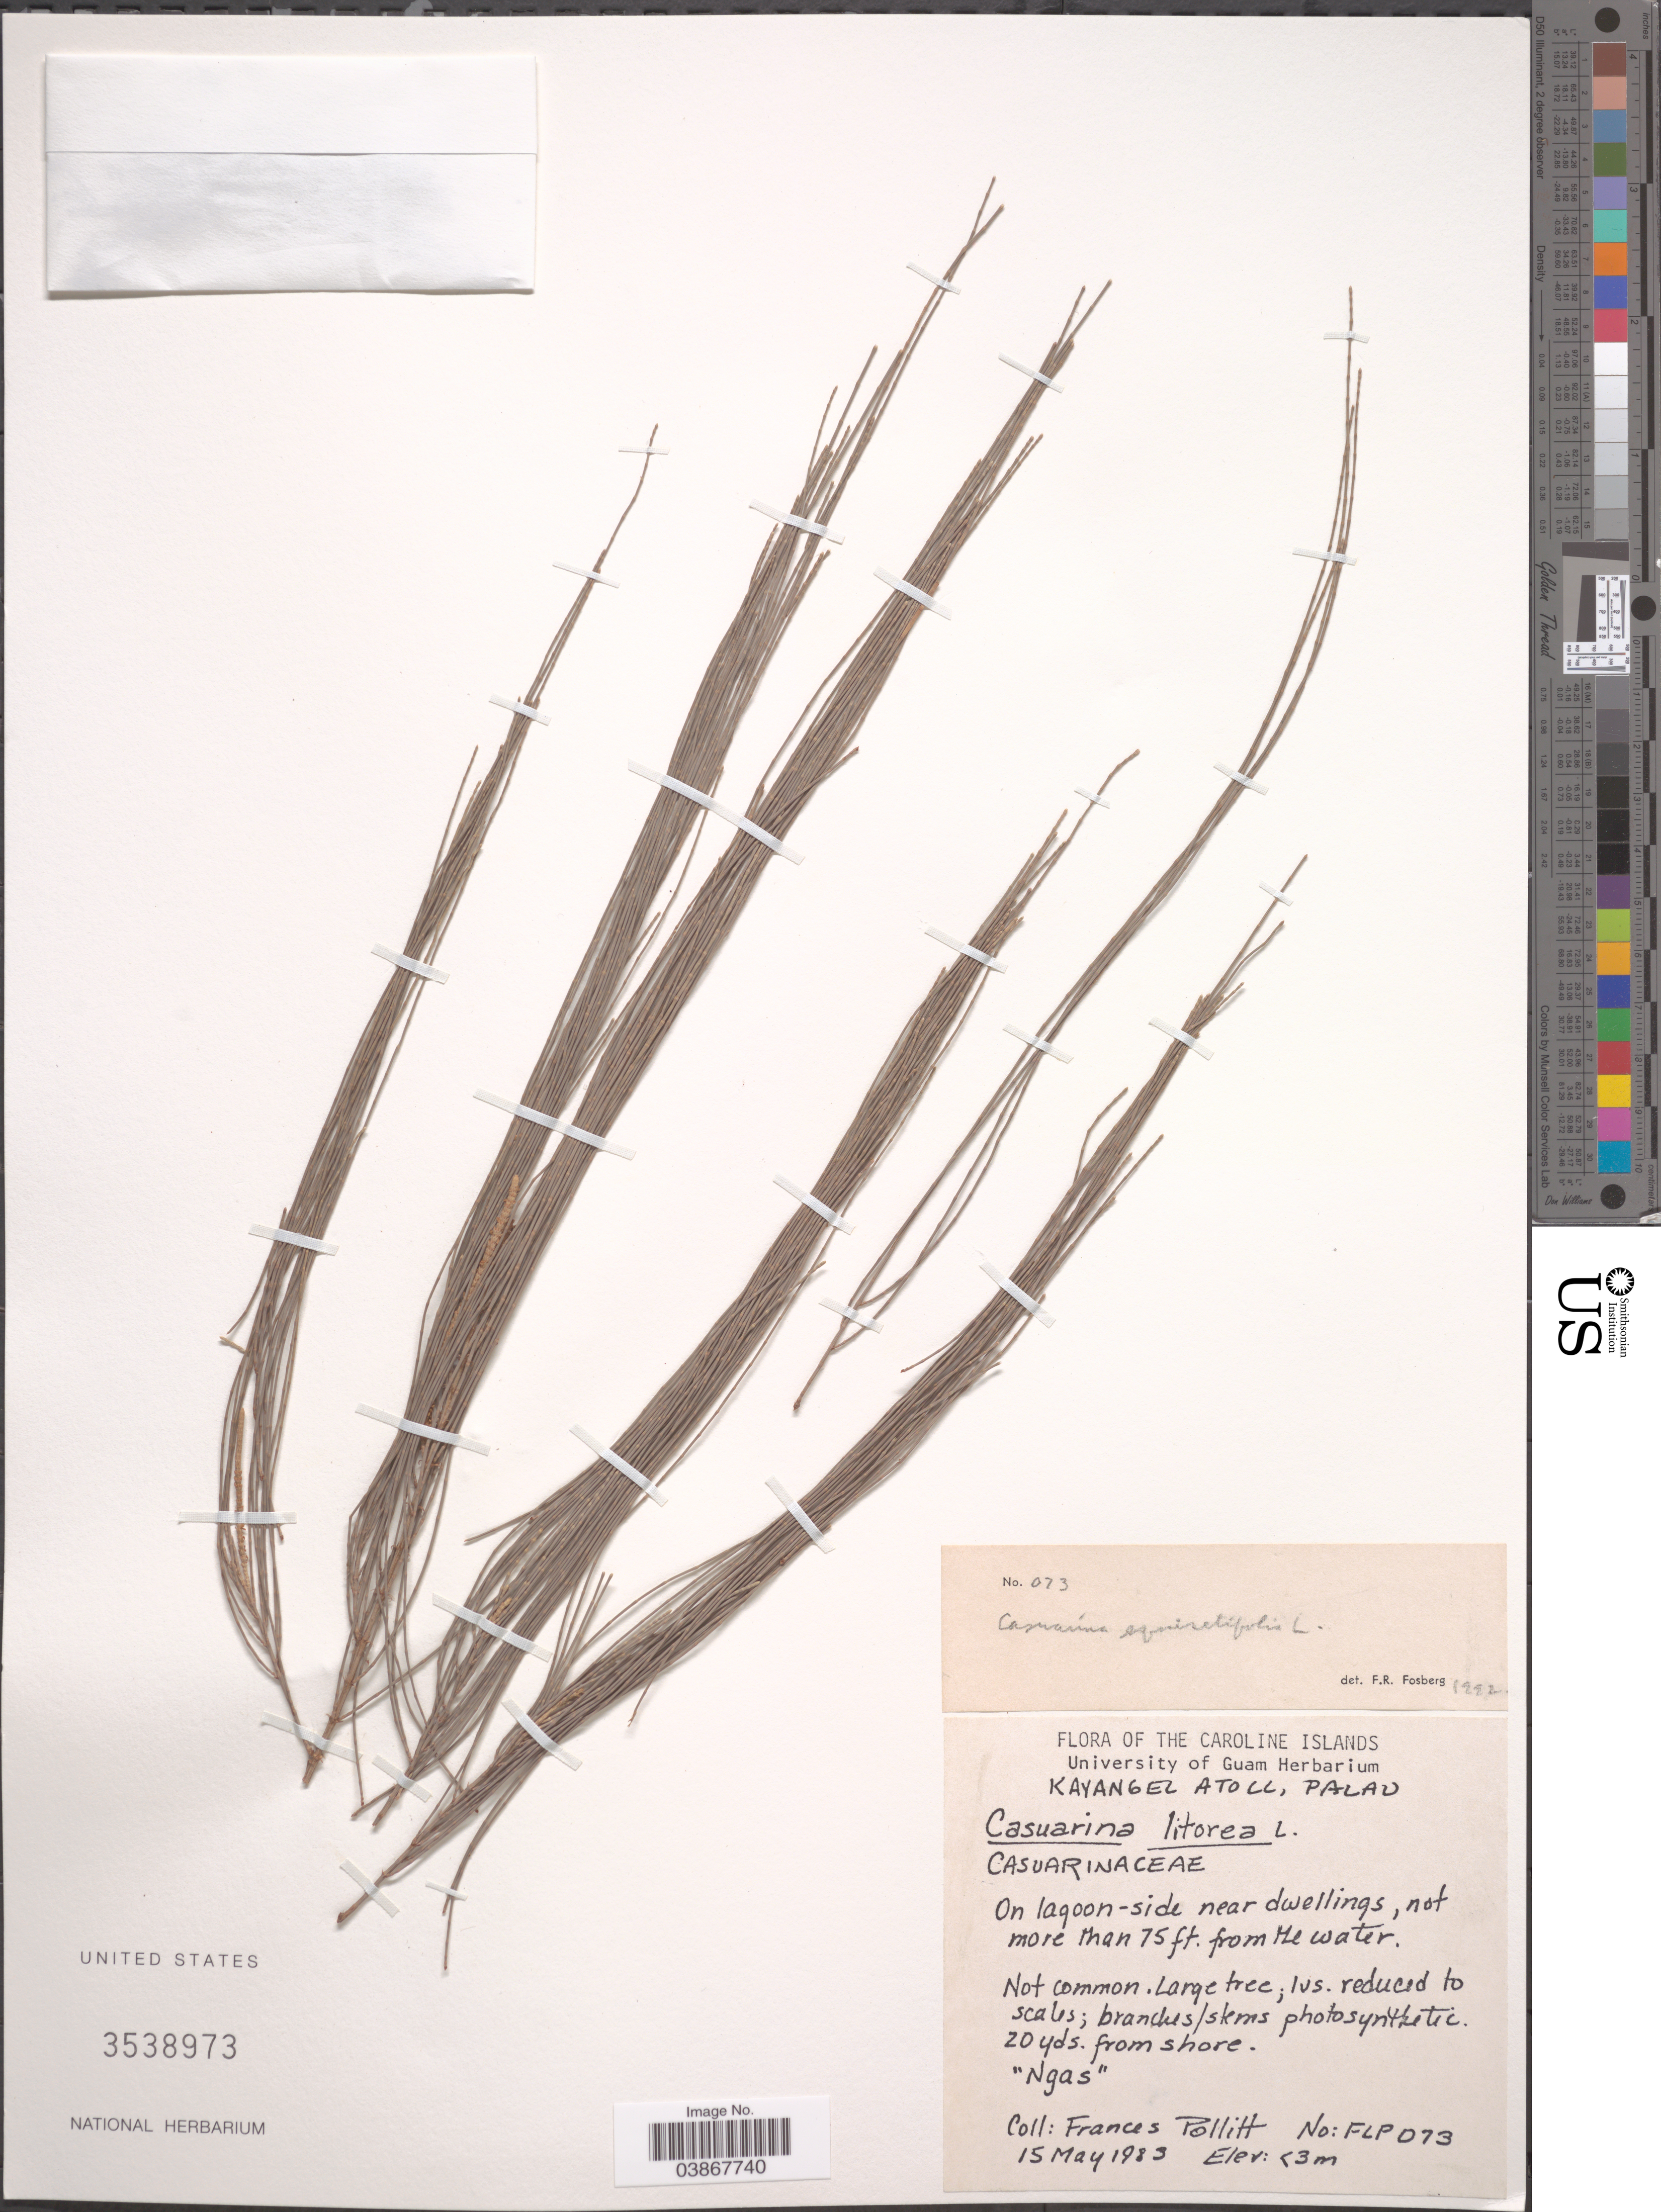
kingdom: Plantae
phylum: Tracheophyta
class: Magnoliopsida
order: Fagales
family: Casuarinaceae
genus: Casuarina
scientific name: Casuarina equisetifolia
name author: L.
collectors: F. Pollitt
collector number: FLP073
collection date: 1983-05-15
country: Palau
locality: Caroline Islands. Kayangel Atoll, Palau. On lagoon-side near dwellings, not more than 75 ft. from the water.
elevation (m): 3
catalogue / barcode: US 3538973